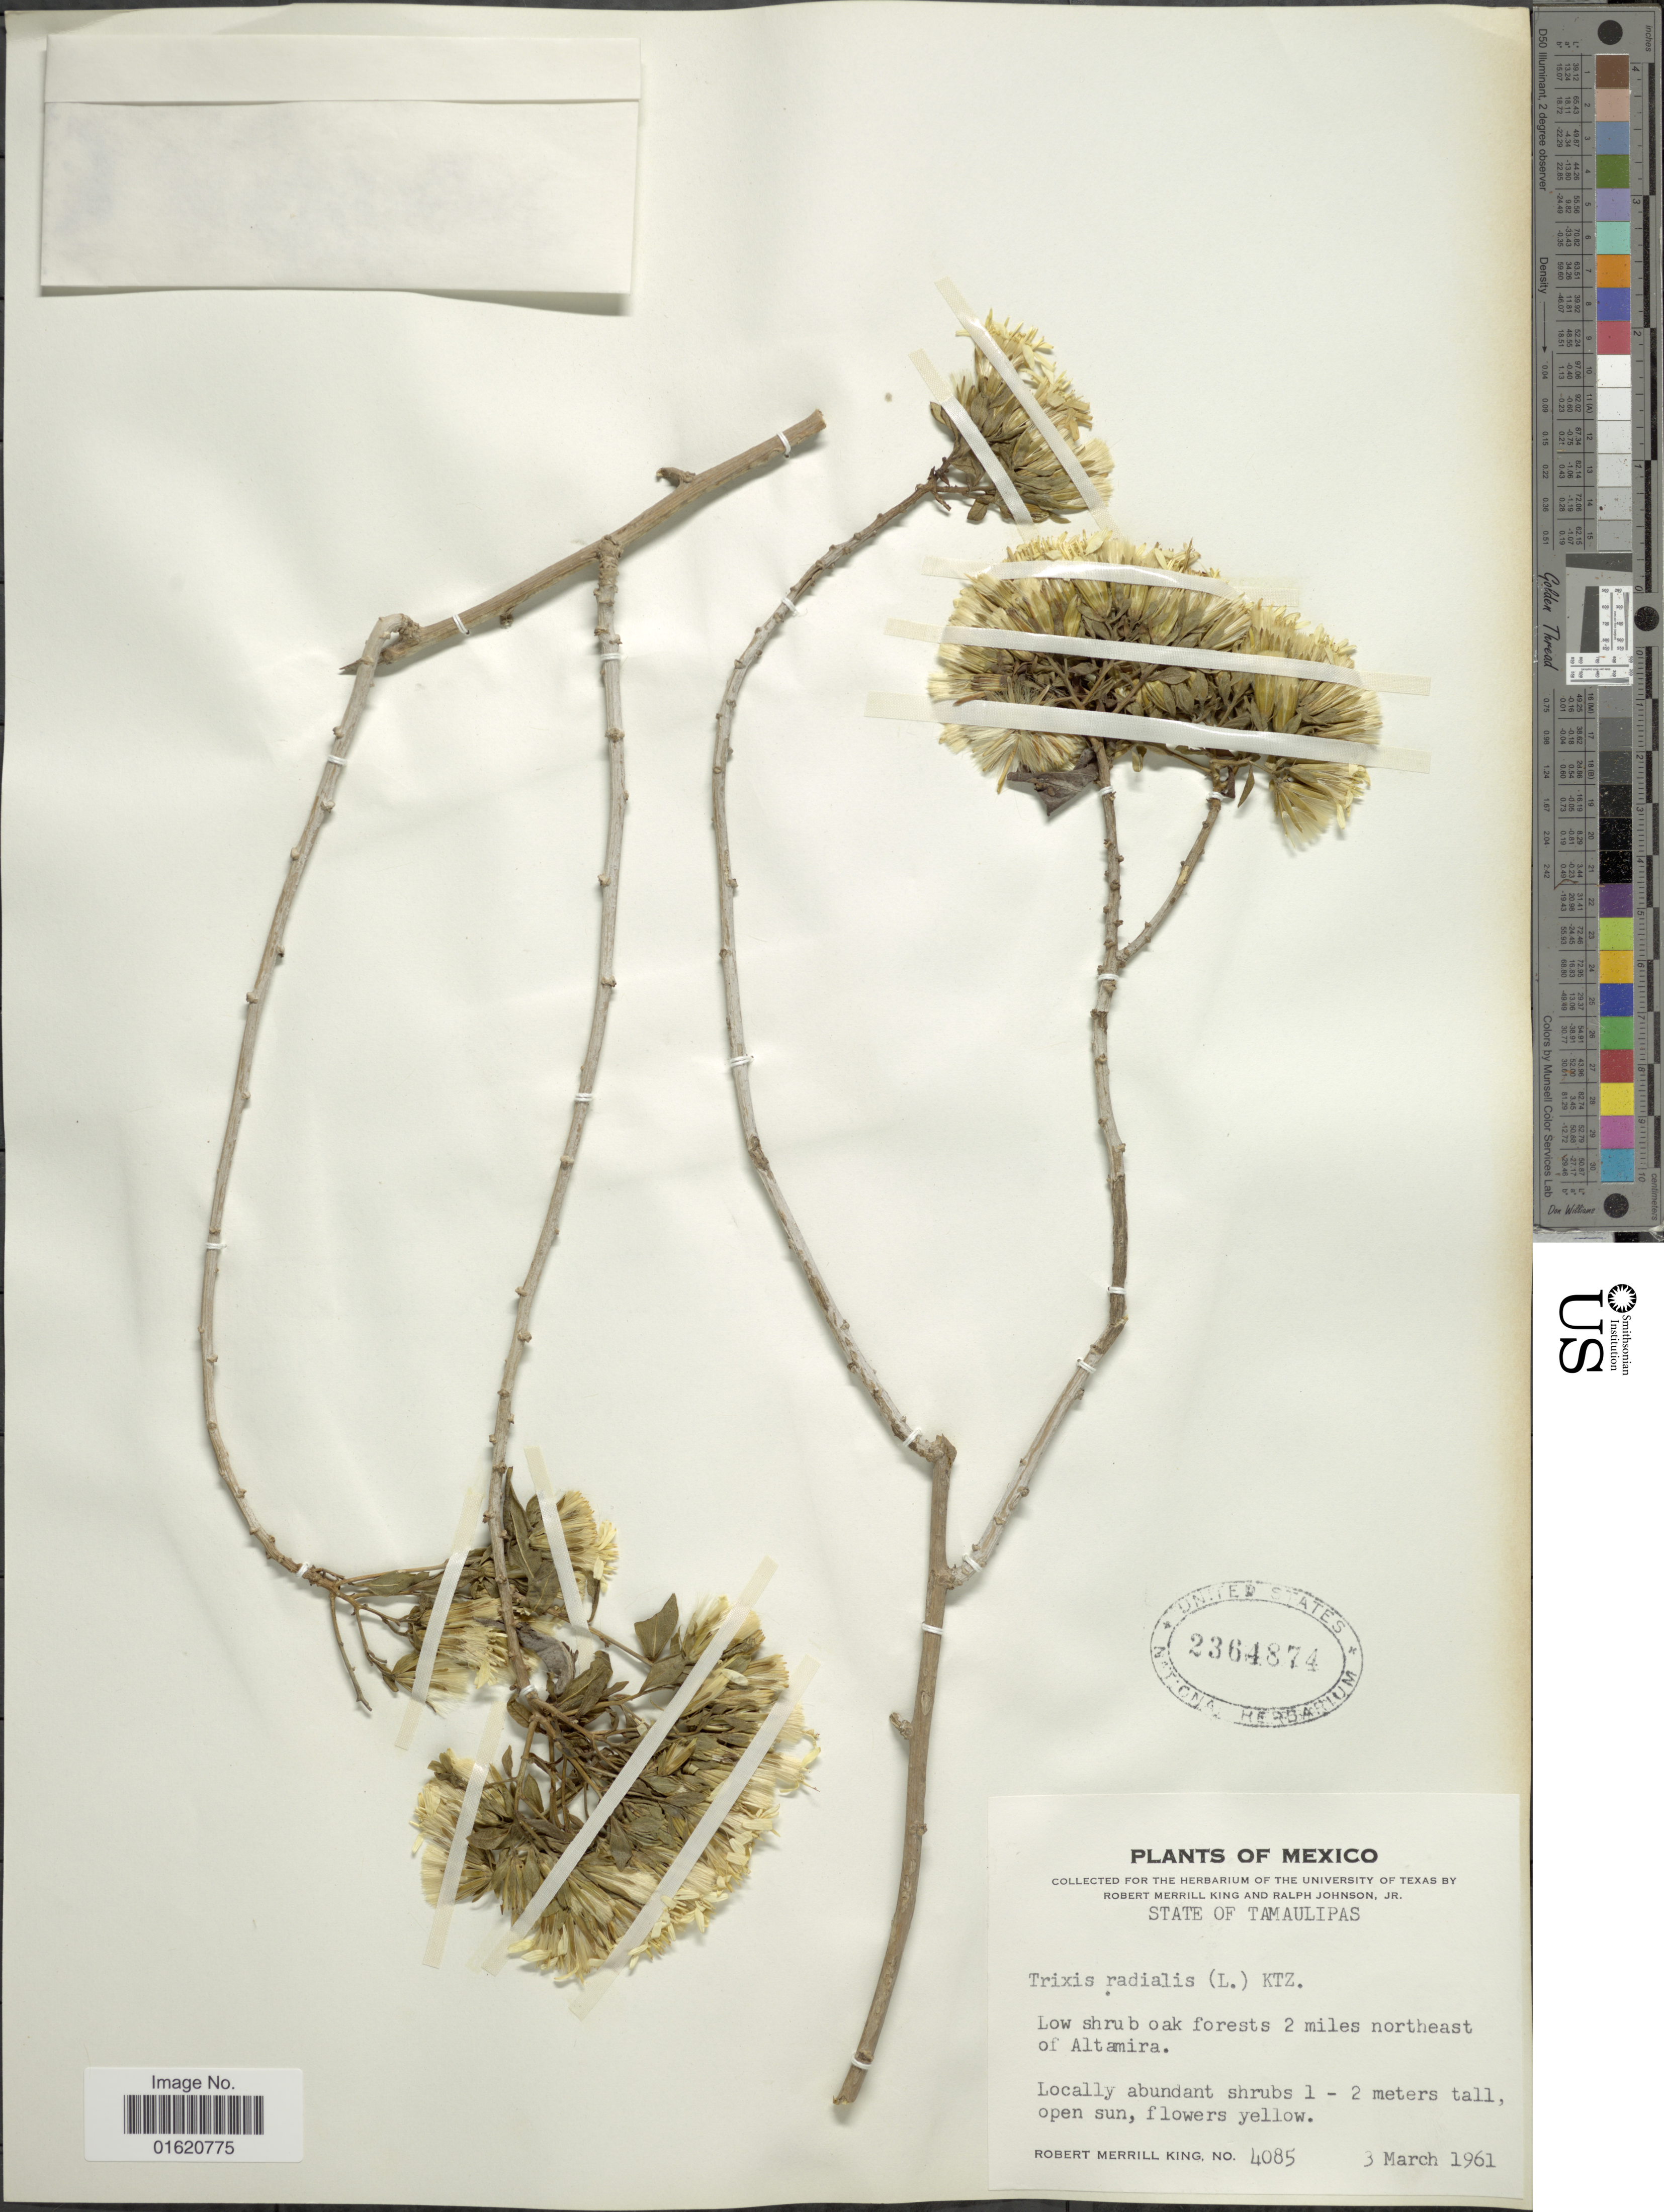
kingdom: Plantae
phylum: Tracheophyta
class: Magnoliopsida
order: Asterales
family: Asteraceae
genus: Trixis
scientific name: Trixis inula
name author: Crantz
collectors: R. M. King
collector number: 4085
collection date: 1961-03-03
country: Mexico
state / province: Tamaulipas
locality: Low shrub oak forests 2 miles northeast of Altamira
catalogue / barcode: US 2364874